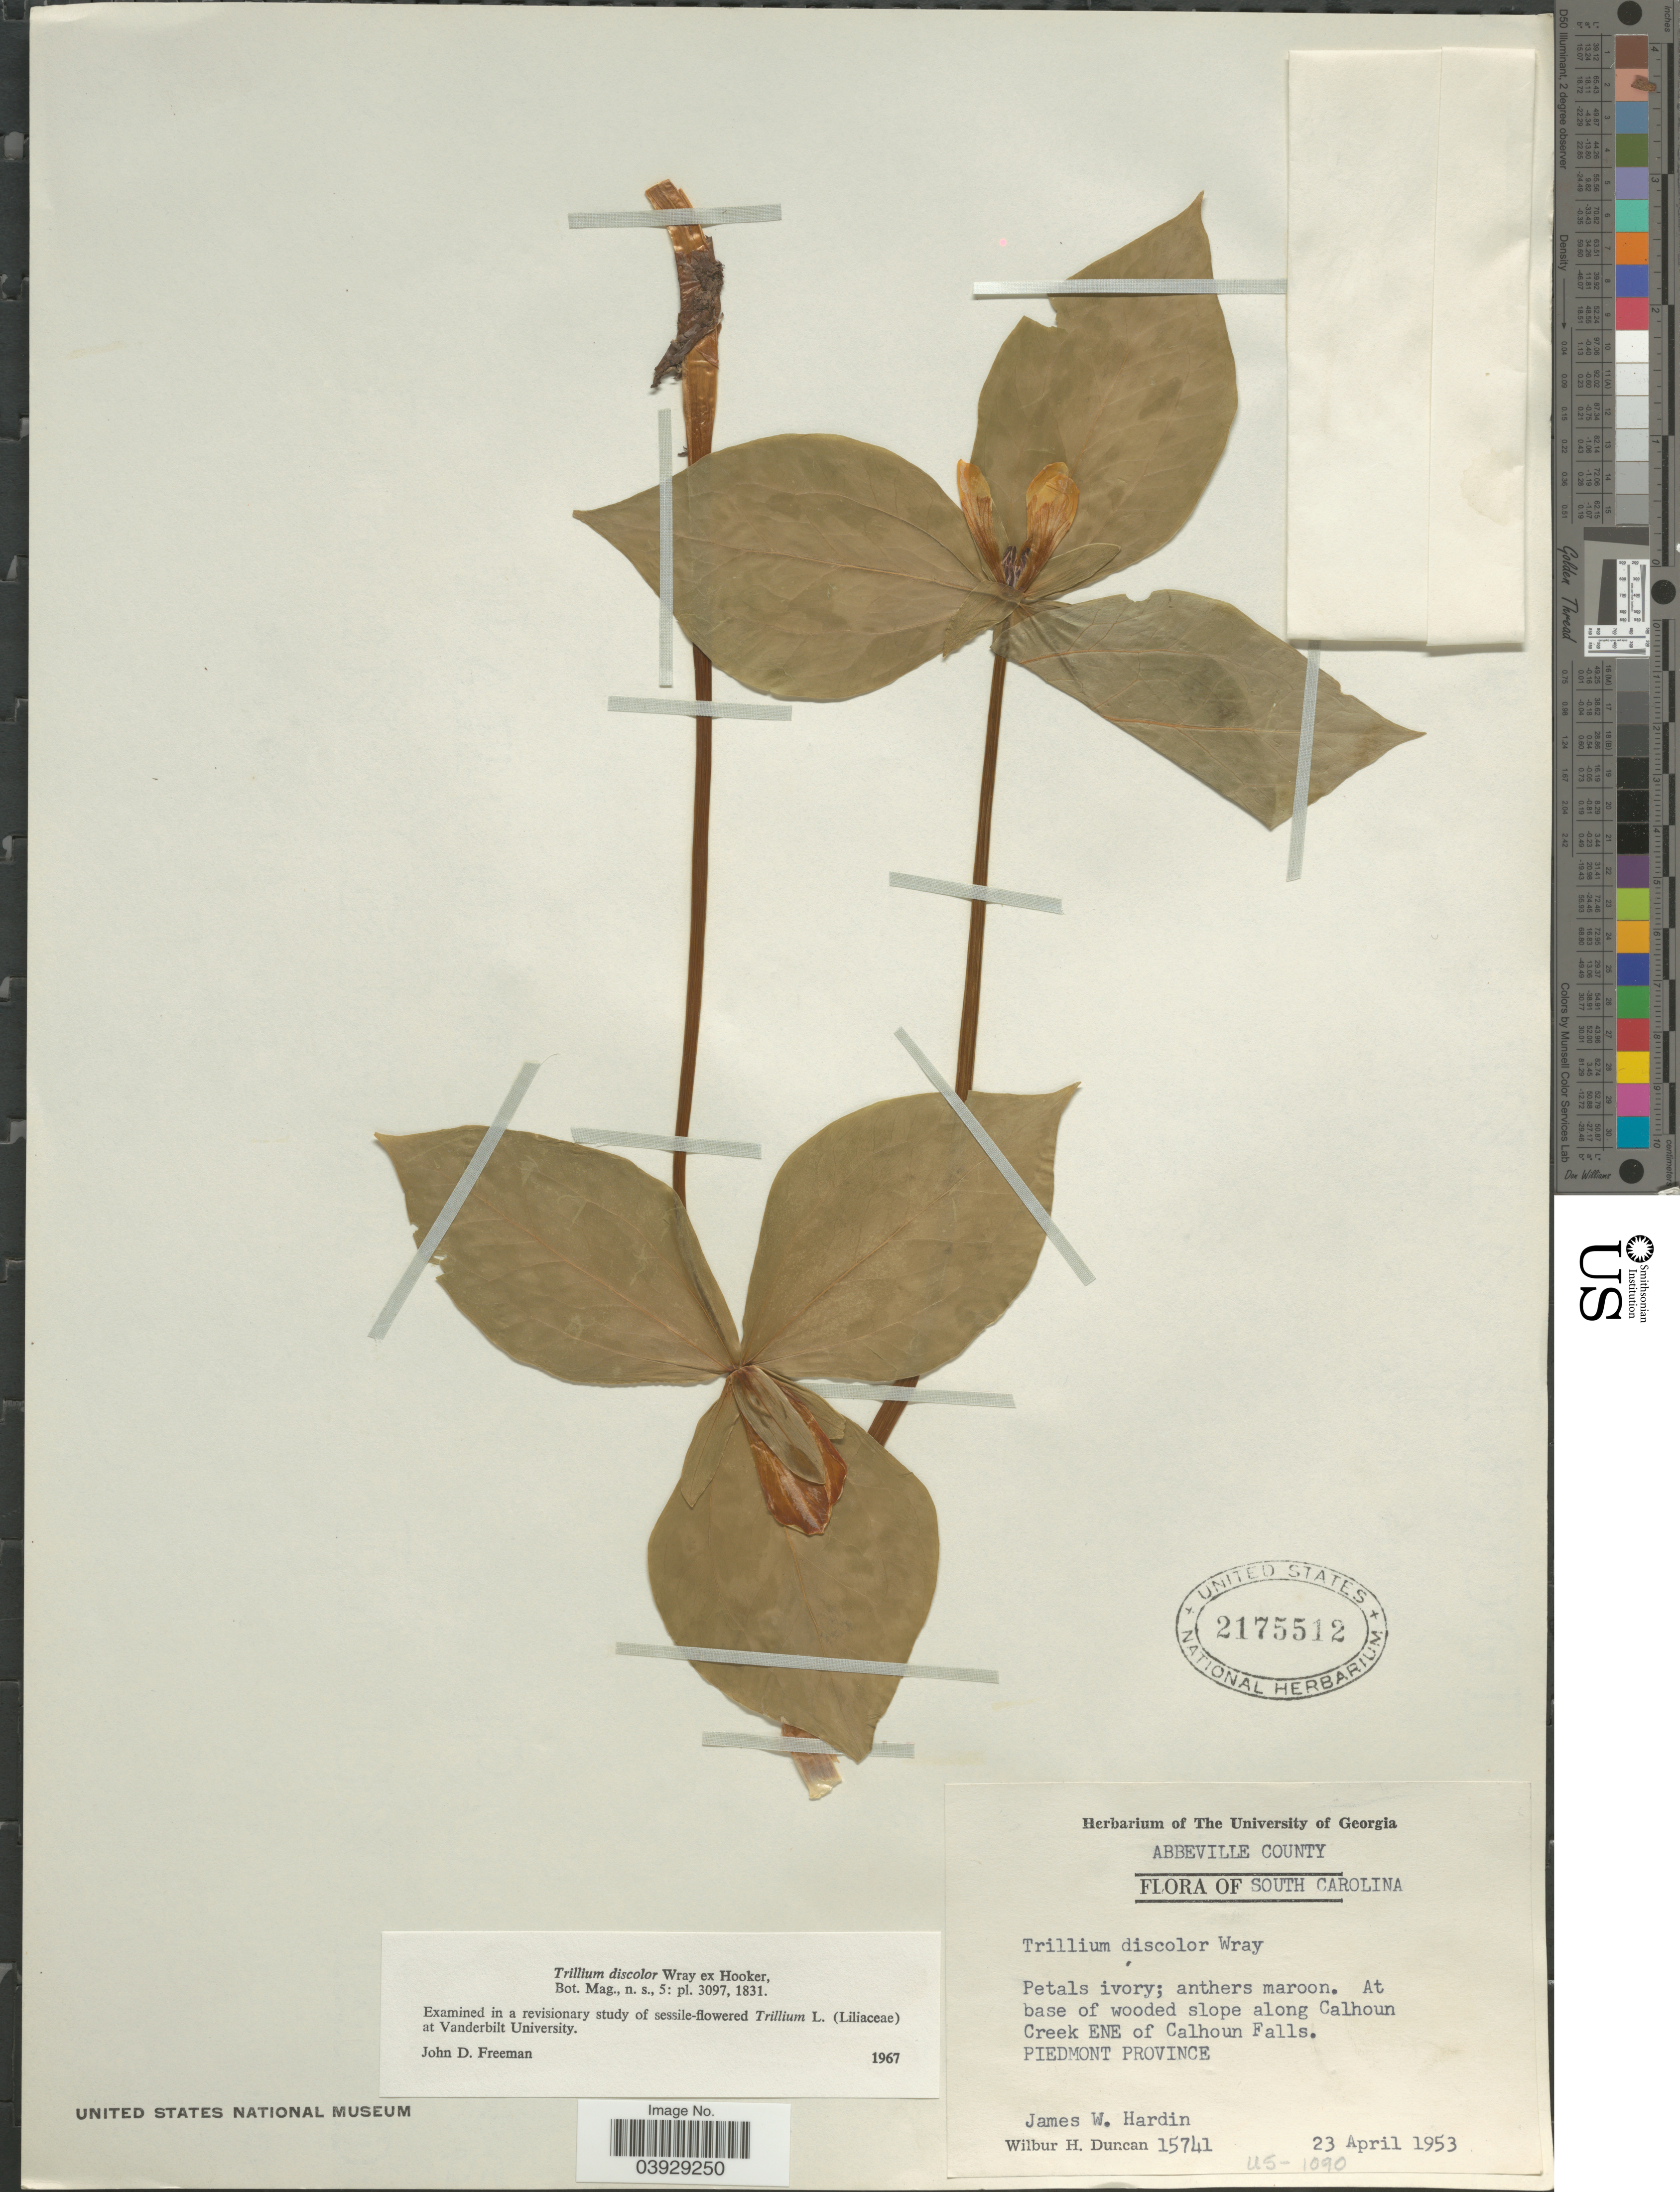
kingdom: Plantae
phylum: Tracheophyta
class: Liliopsida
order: Liliales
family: Melanthiaceae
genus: Trillium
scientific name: Trillium discolor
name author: Wray ex Hook.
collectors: J. Hardin & W. H. Duncan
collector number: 15741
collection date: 1953-04-23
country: United States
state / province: South Carolina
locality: Abbeville County. At base of wooded slope along Calhoun Creek ENE of Calhoun Falls. Piedmont Province.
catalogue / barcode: US 2175512